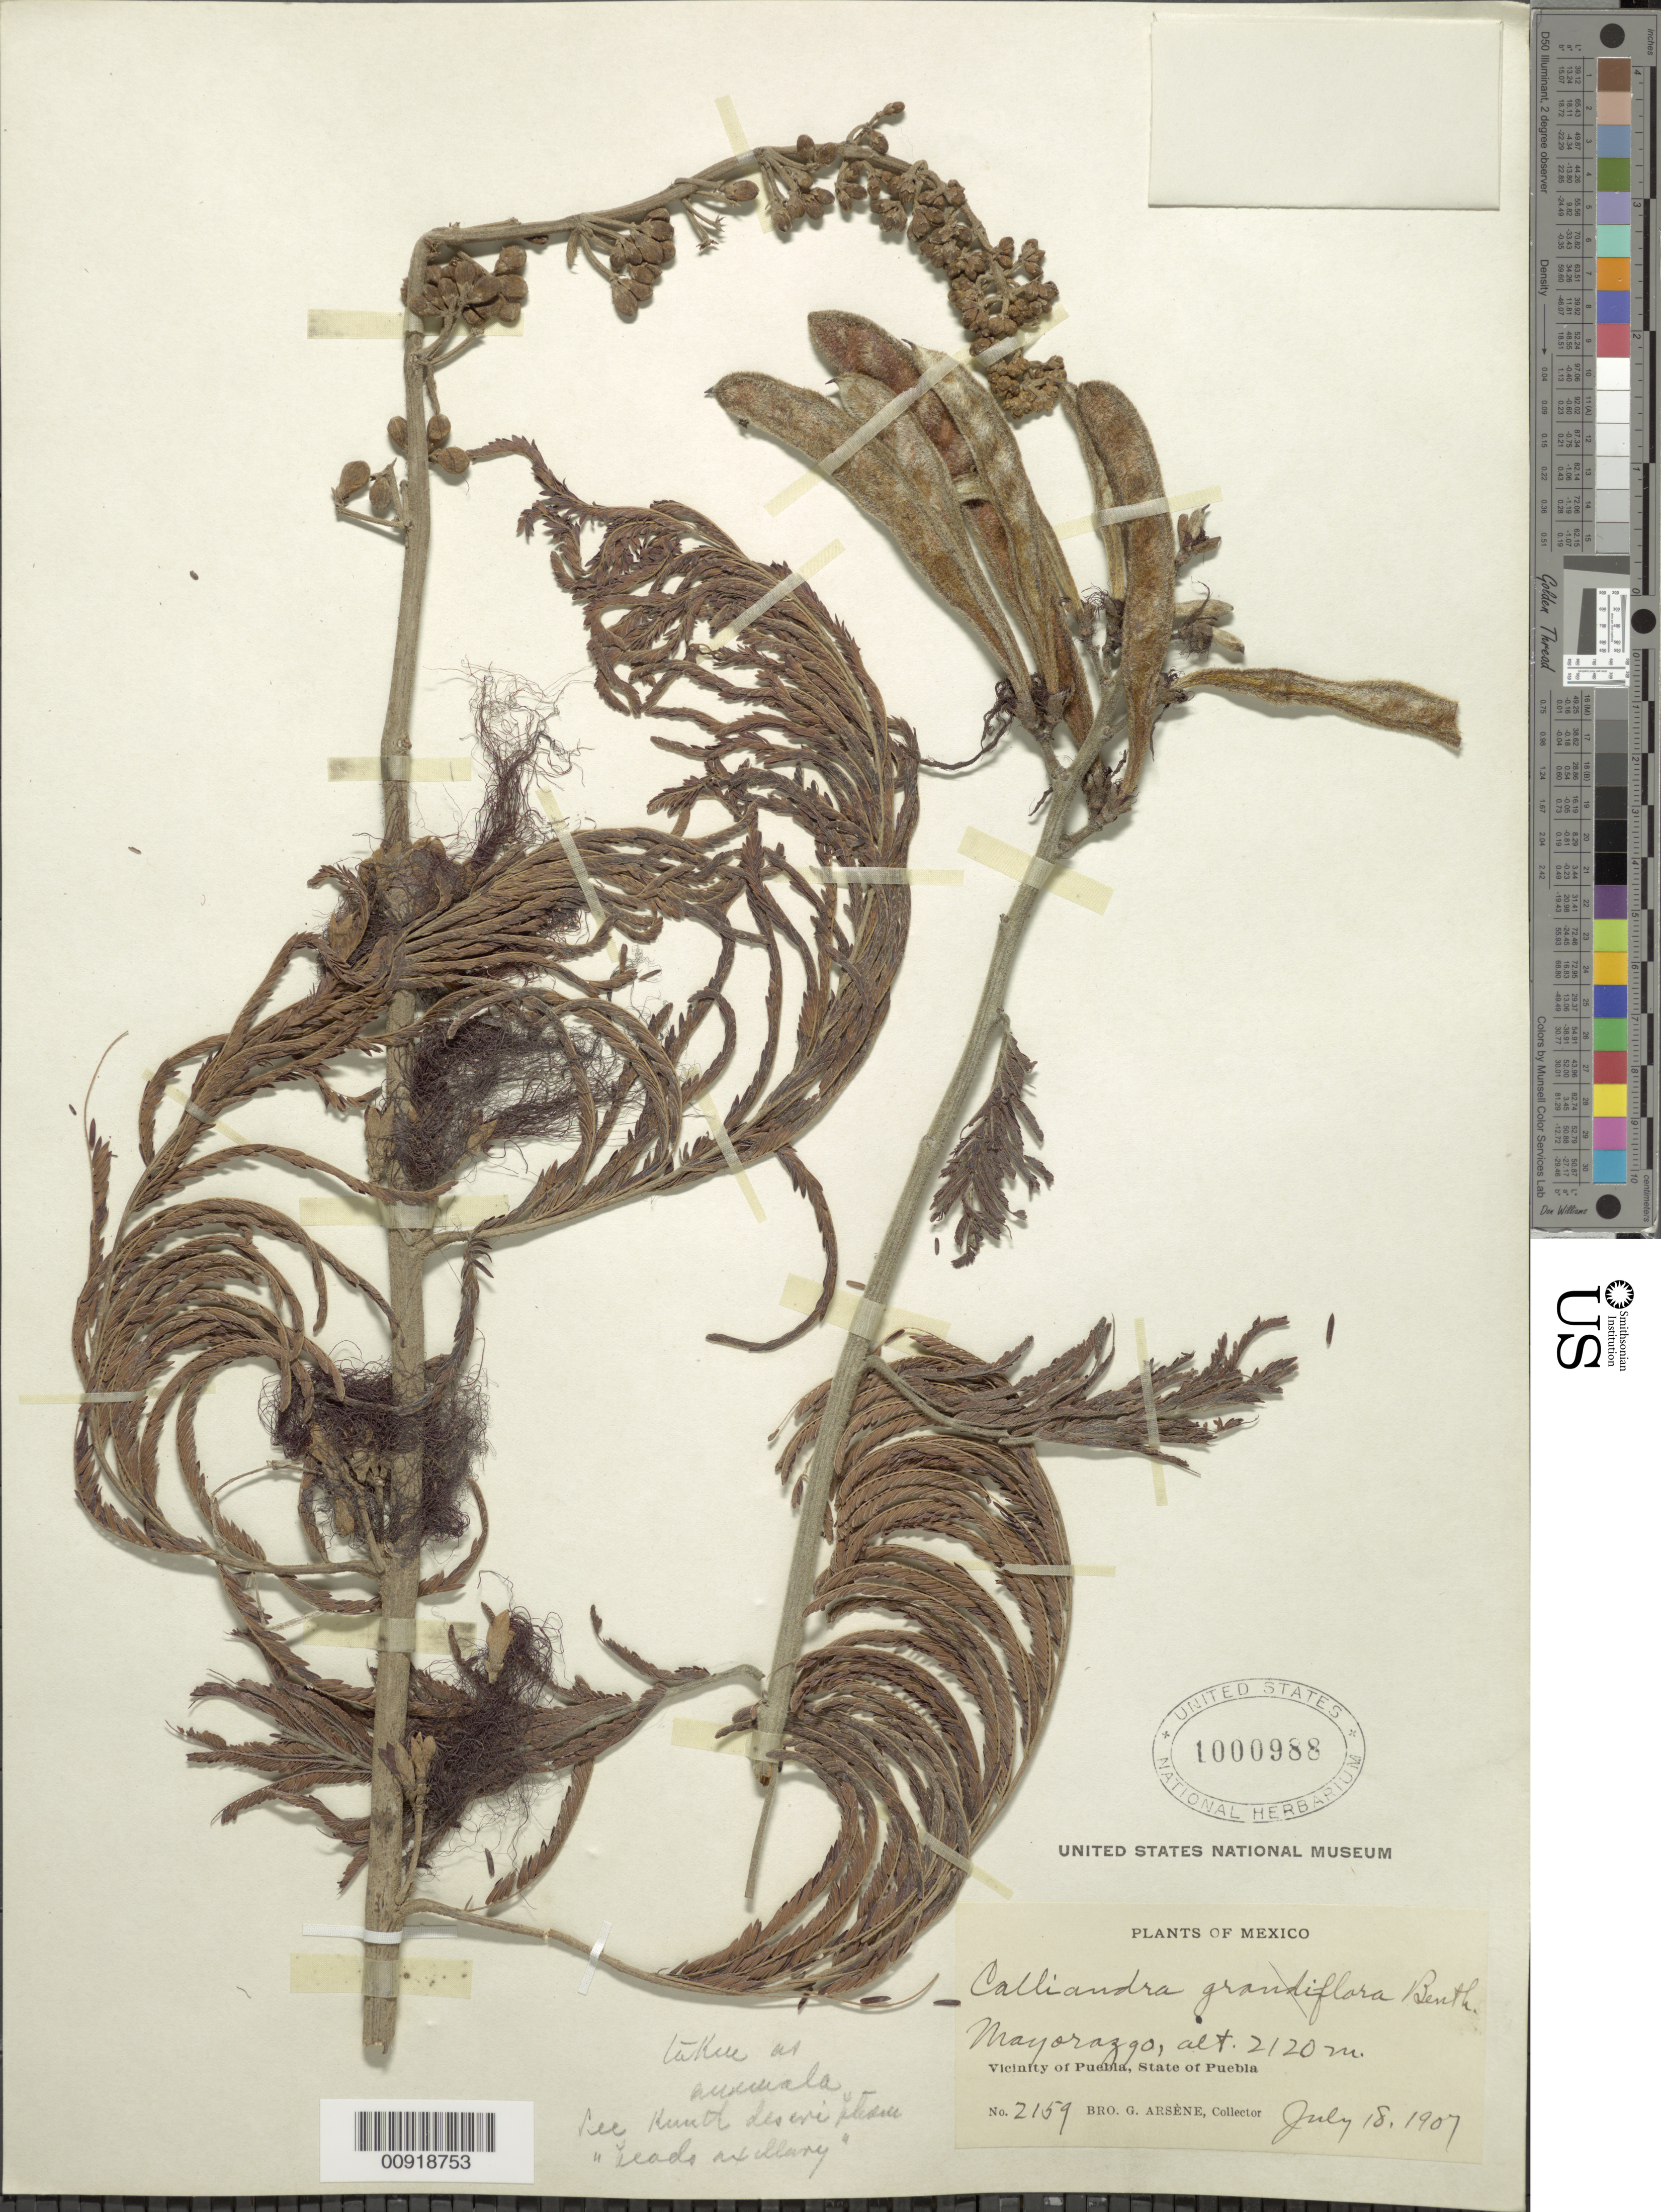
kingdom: Plantae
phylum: Tracheophyta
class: Magnoliopsida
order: Fabales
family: Fabaceae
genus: Calliandra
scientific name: Calliandra anomala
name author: (Kunth) J.F. Macbr.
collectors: Bro. G. Arsène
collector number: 2159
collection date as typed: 18 Jul 1907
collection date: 1907-07-18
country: Mexico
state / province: Puebla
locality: Mayorazgo. Vicinity of Puebla, State of Puebla.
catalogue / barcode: US 1000988